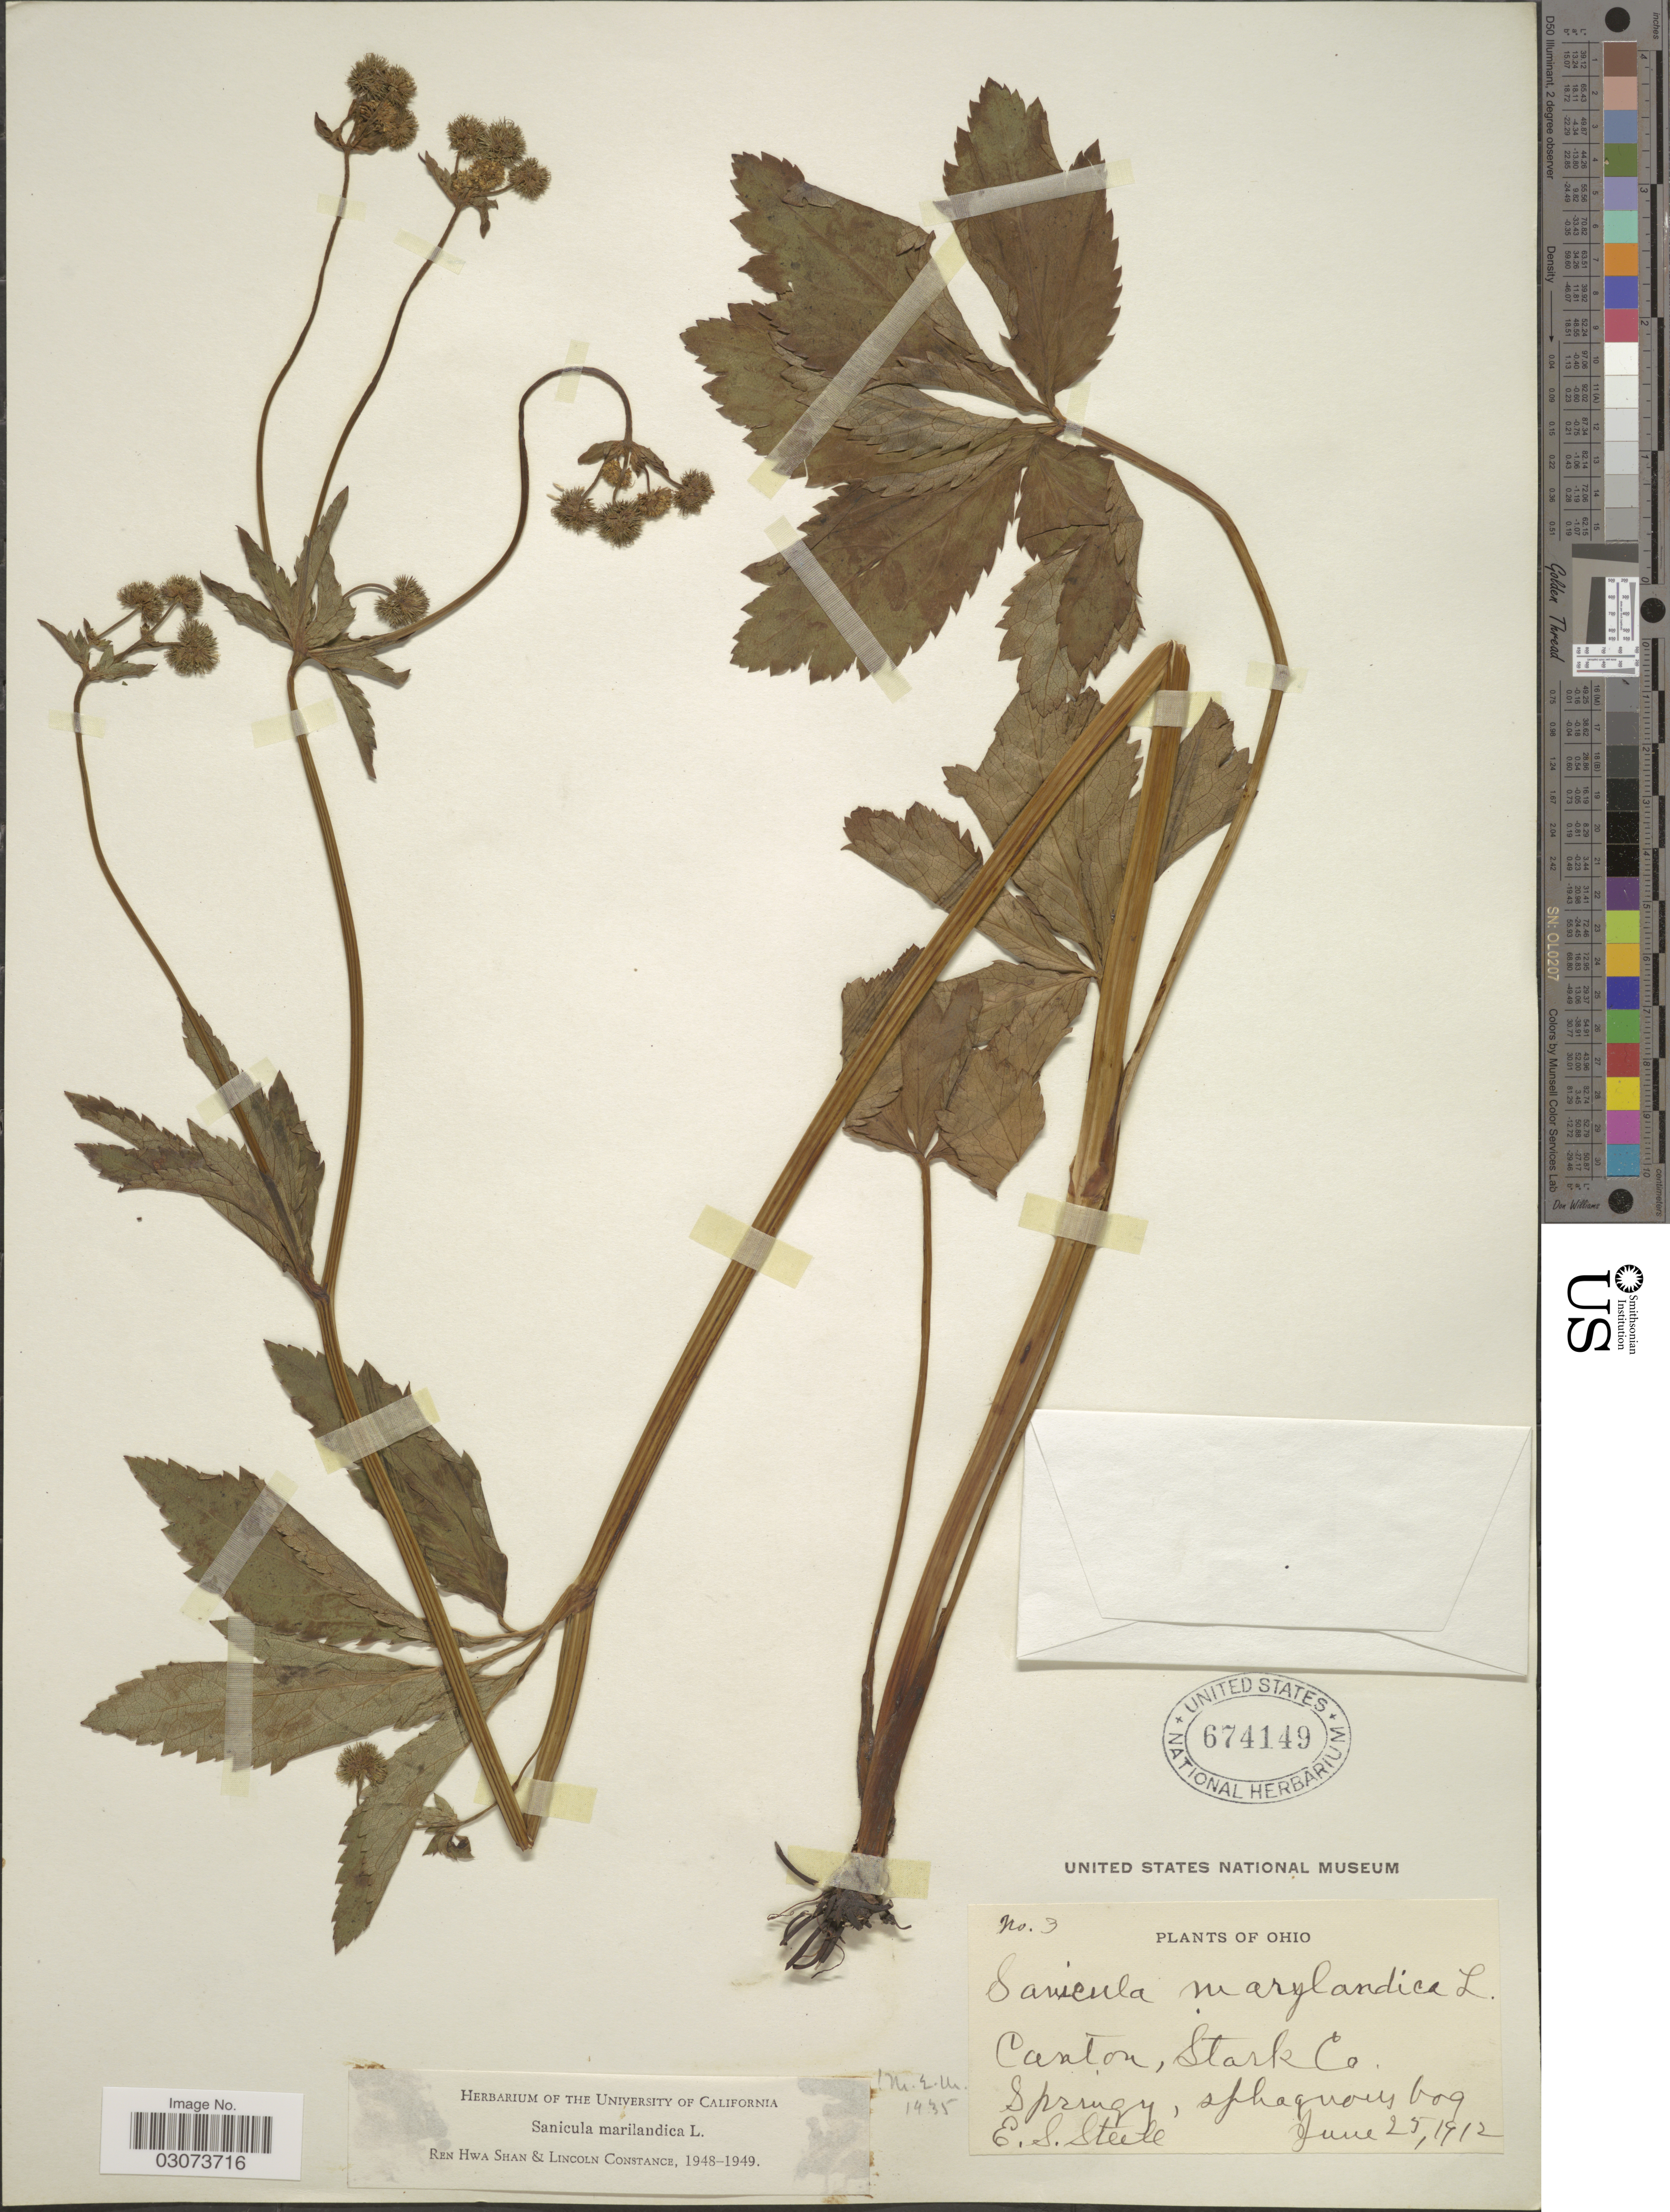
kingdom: Plantae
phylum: Tracheophyta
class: Magnoliopsida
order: Apiales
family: Apiaceae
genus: Sanicula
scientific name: Sanicula marilandica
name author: L.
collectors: E. Steele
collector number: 3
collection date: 1912-06-25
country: United States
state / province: Ohio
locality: Canton, Stark Co.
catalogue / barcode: US 674149